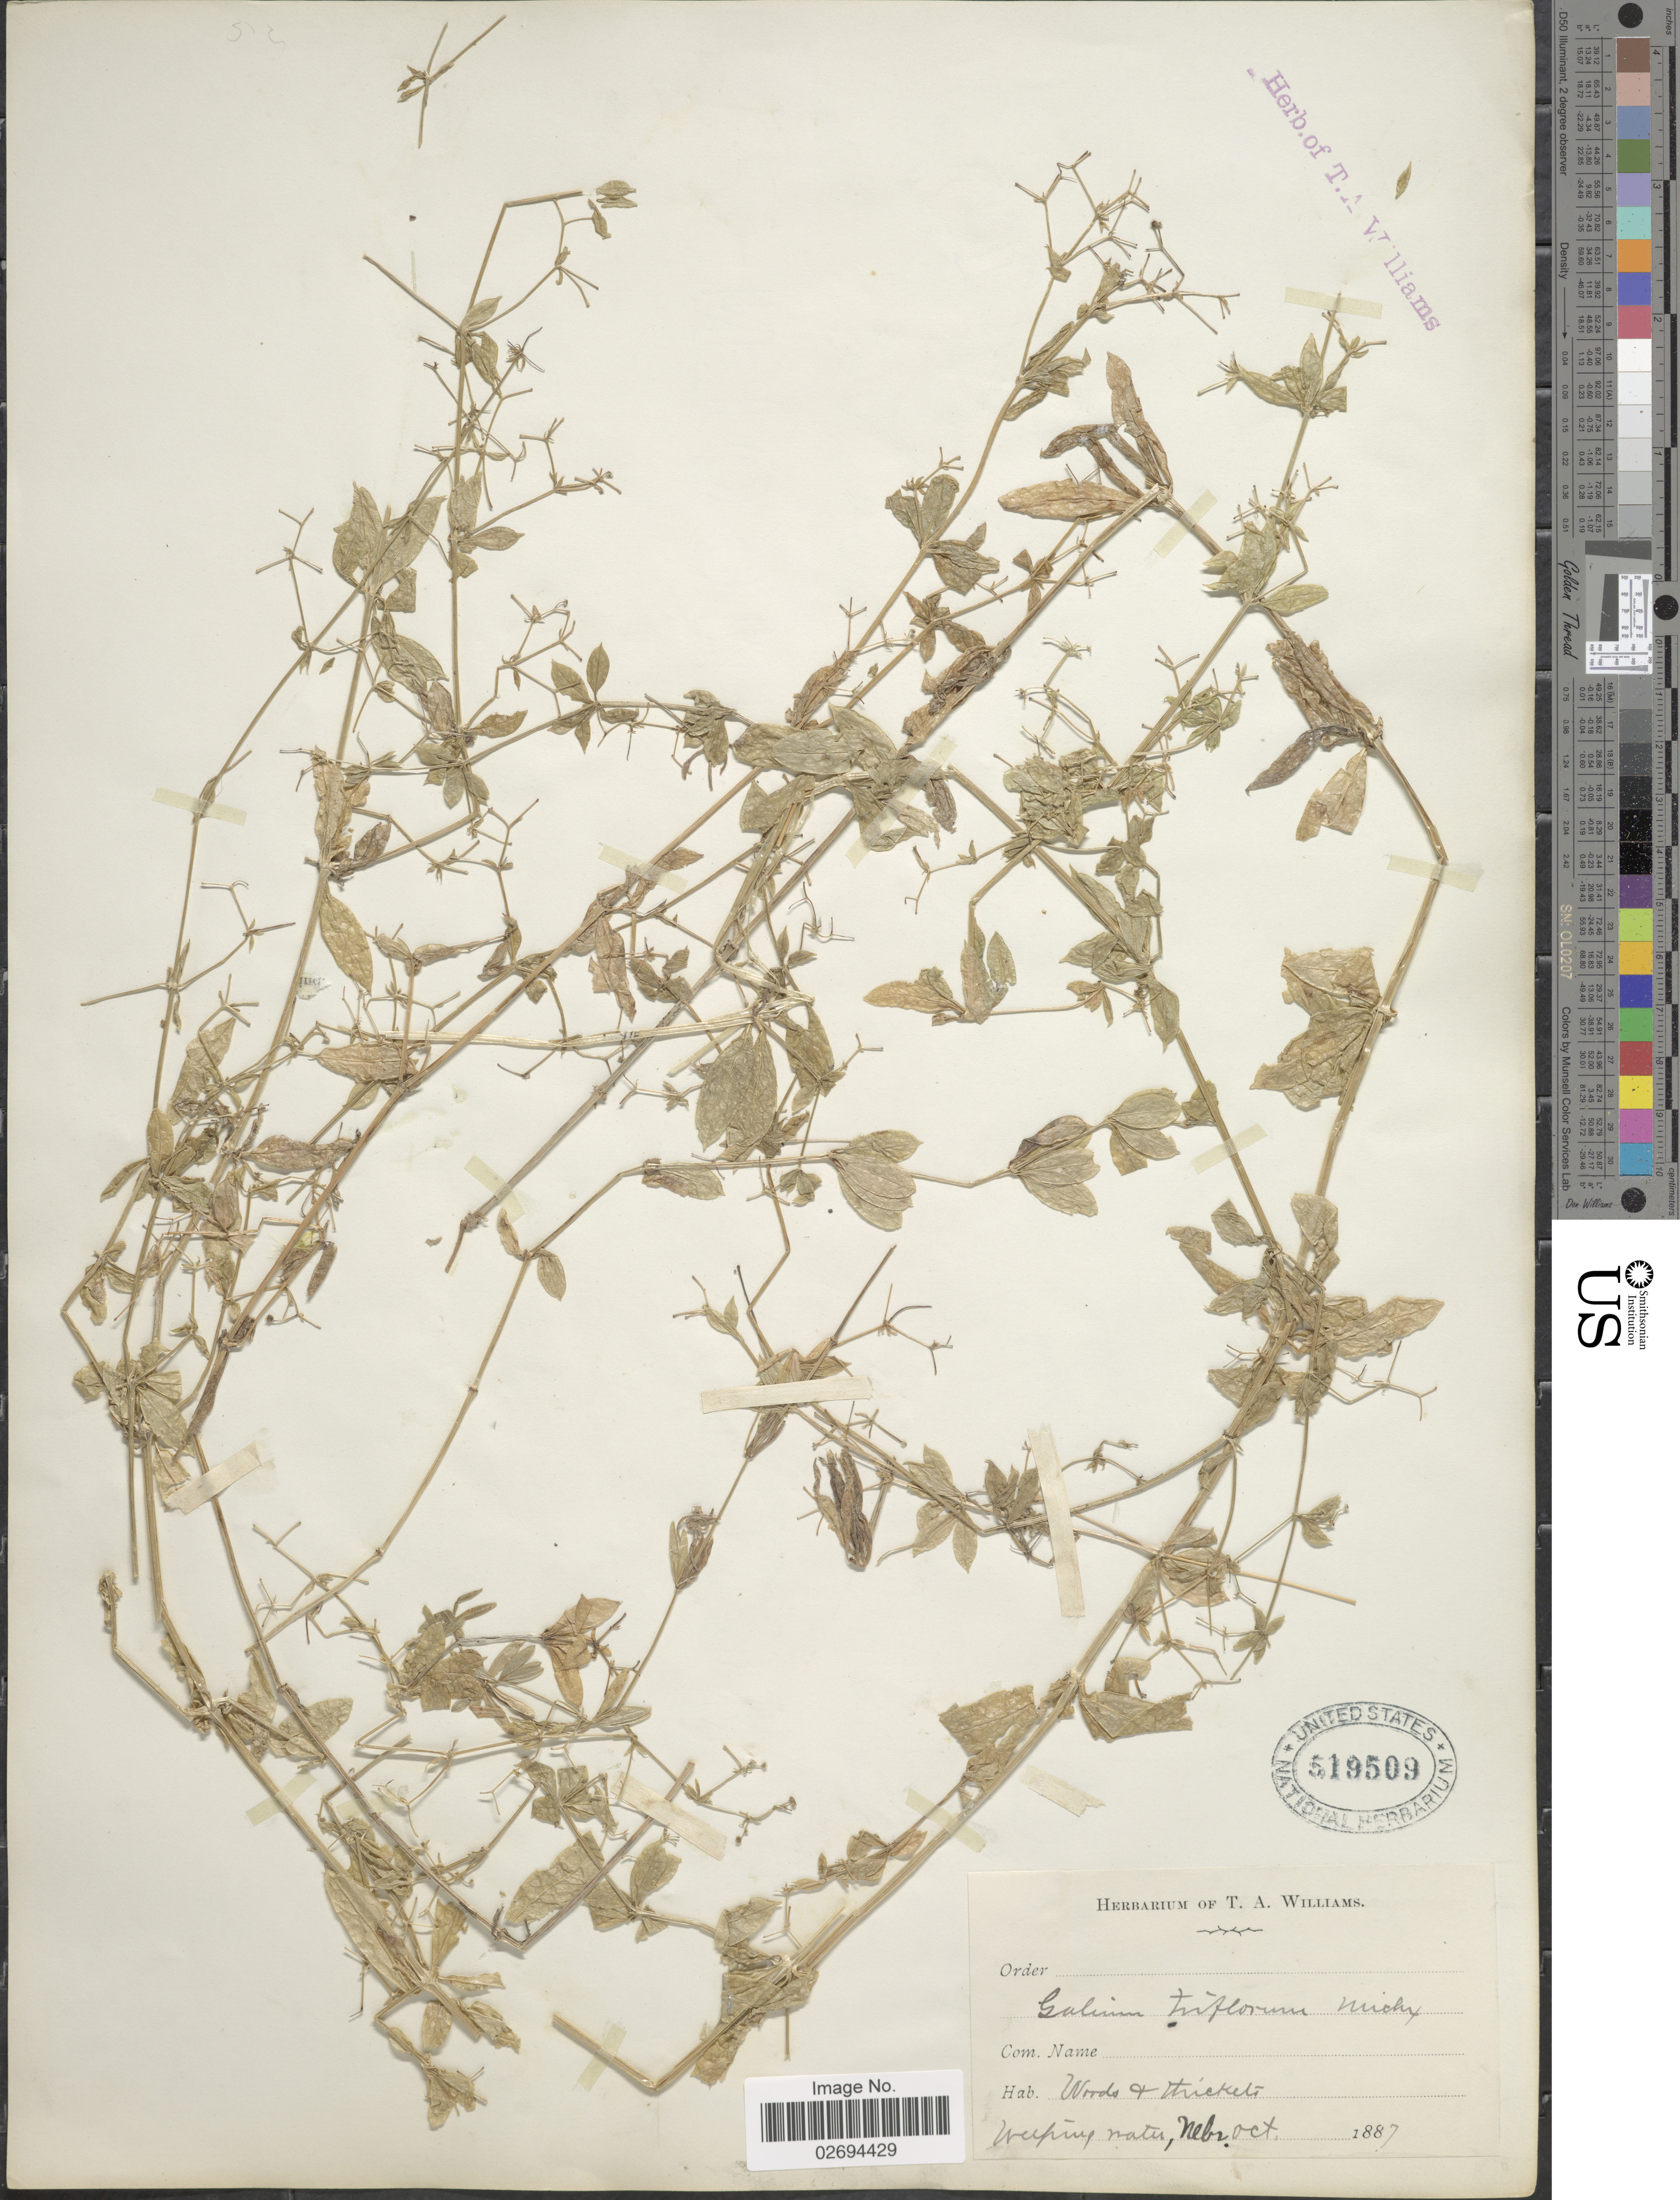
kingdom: Plantae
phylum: Tracheophyta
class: Magnoliopsida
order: Gentianales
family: Rubiaceae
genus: Galium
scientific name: Galium triflorum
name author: Michx.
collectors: ex herb. Thos. A. Williams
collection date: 1887-10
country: United States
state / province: Nebraska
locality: Weeping water, Nebr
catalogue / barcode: US 519509